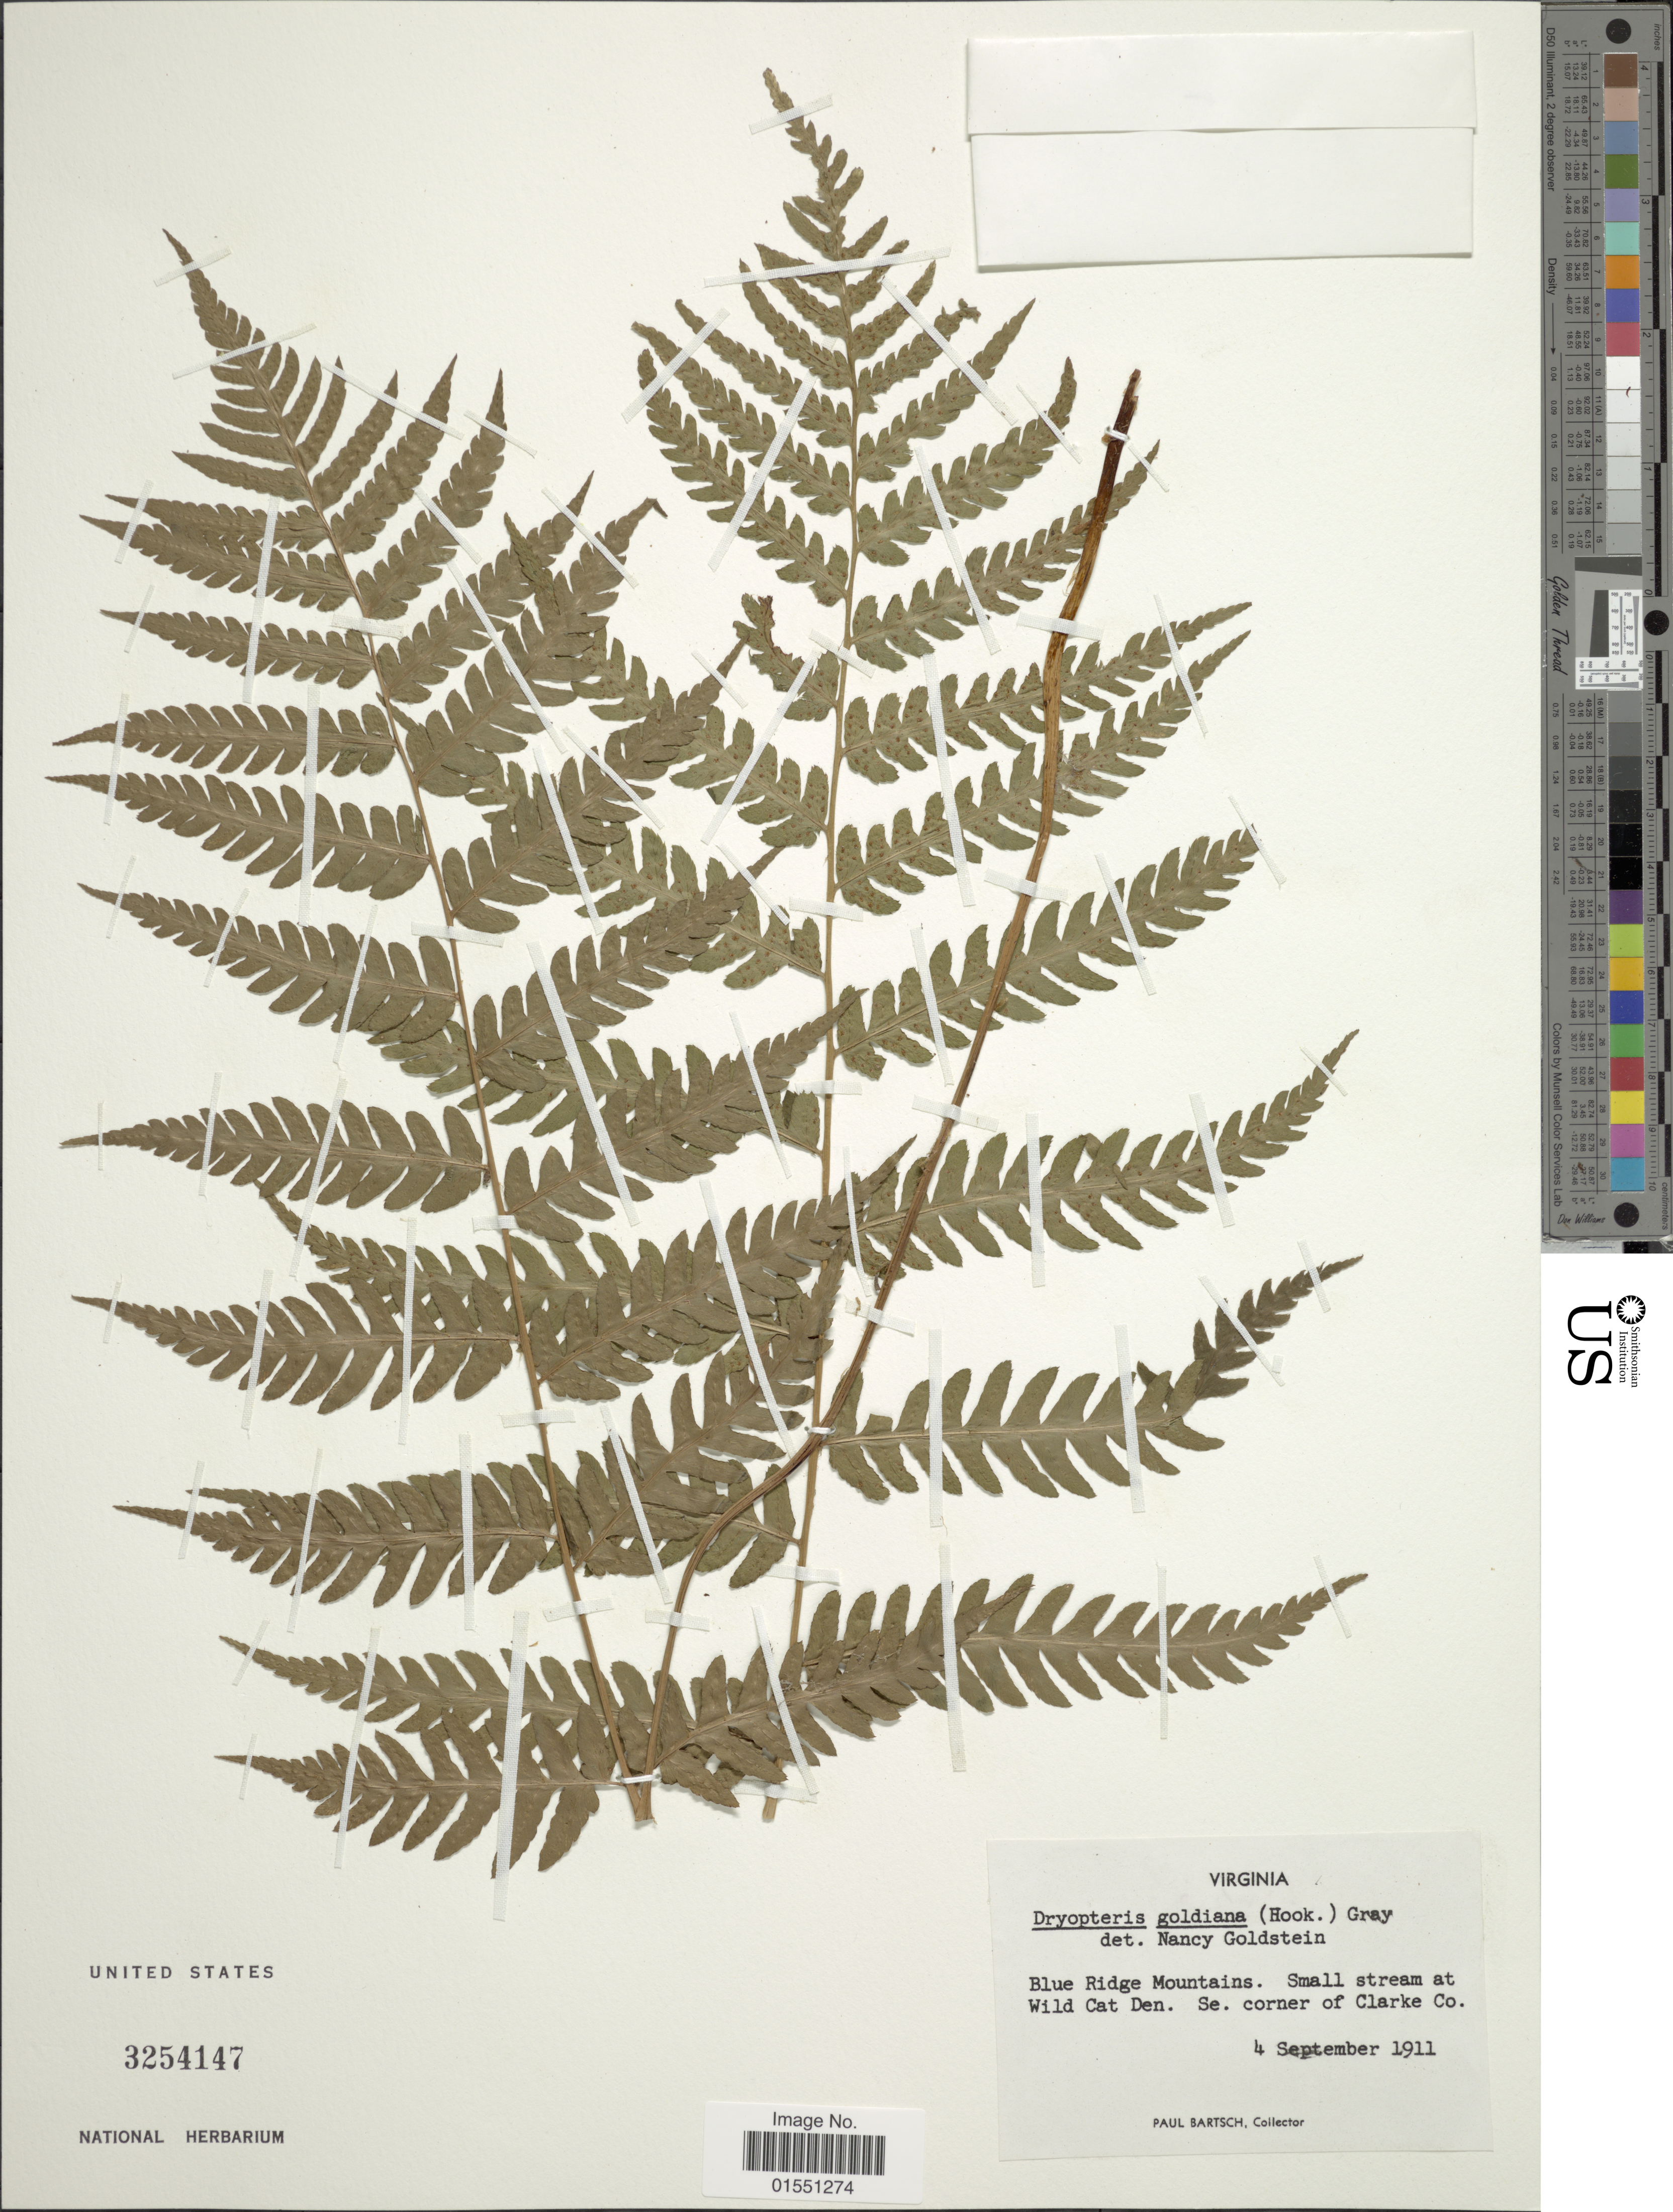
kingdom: Plantae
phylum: Tracheophyta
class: Polypodiopsida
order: Polypodiales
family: Dryopteridaceae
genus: Dryopteris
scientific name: Dryopteris goldiana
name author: (Hook. ex Goldie) A. Gray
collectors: P. Bartsch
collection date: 1911-09-04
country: United States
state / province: Virginia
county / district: Clarke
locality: Blue Ridge Mountains. Small stream at Wild Cat Den. Se. corner of Clarke Co.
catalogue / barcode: US 3254147